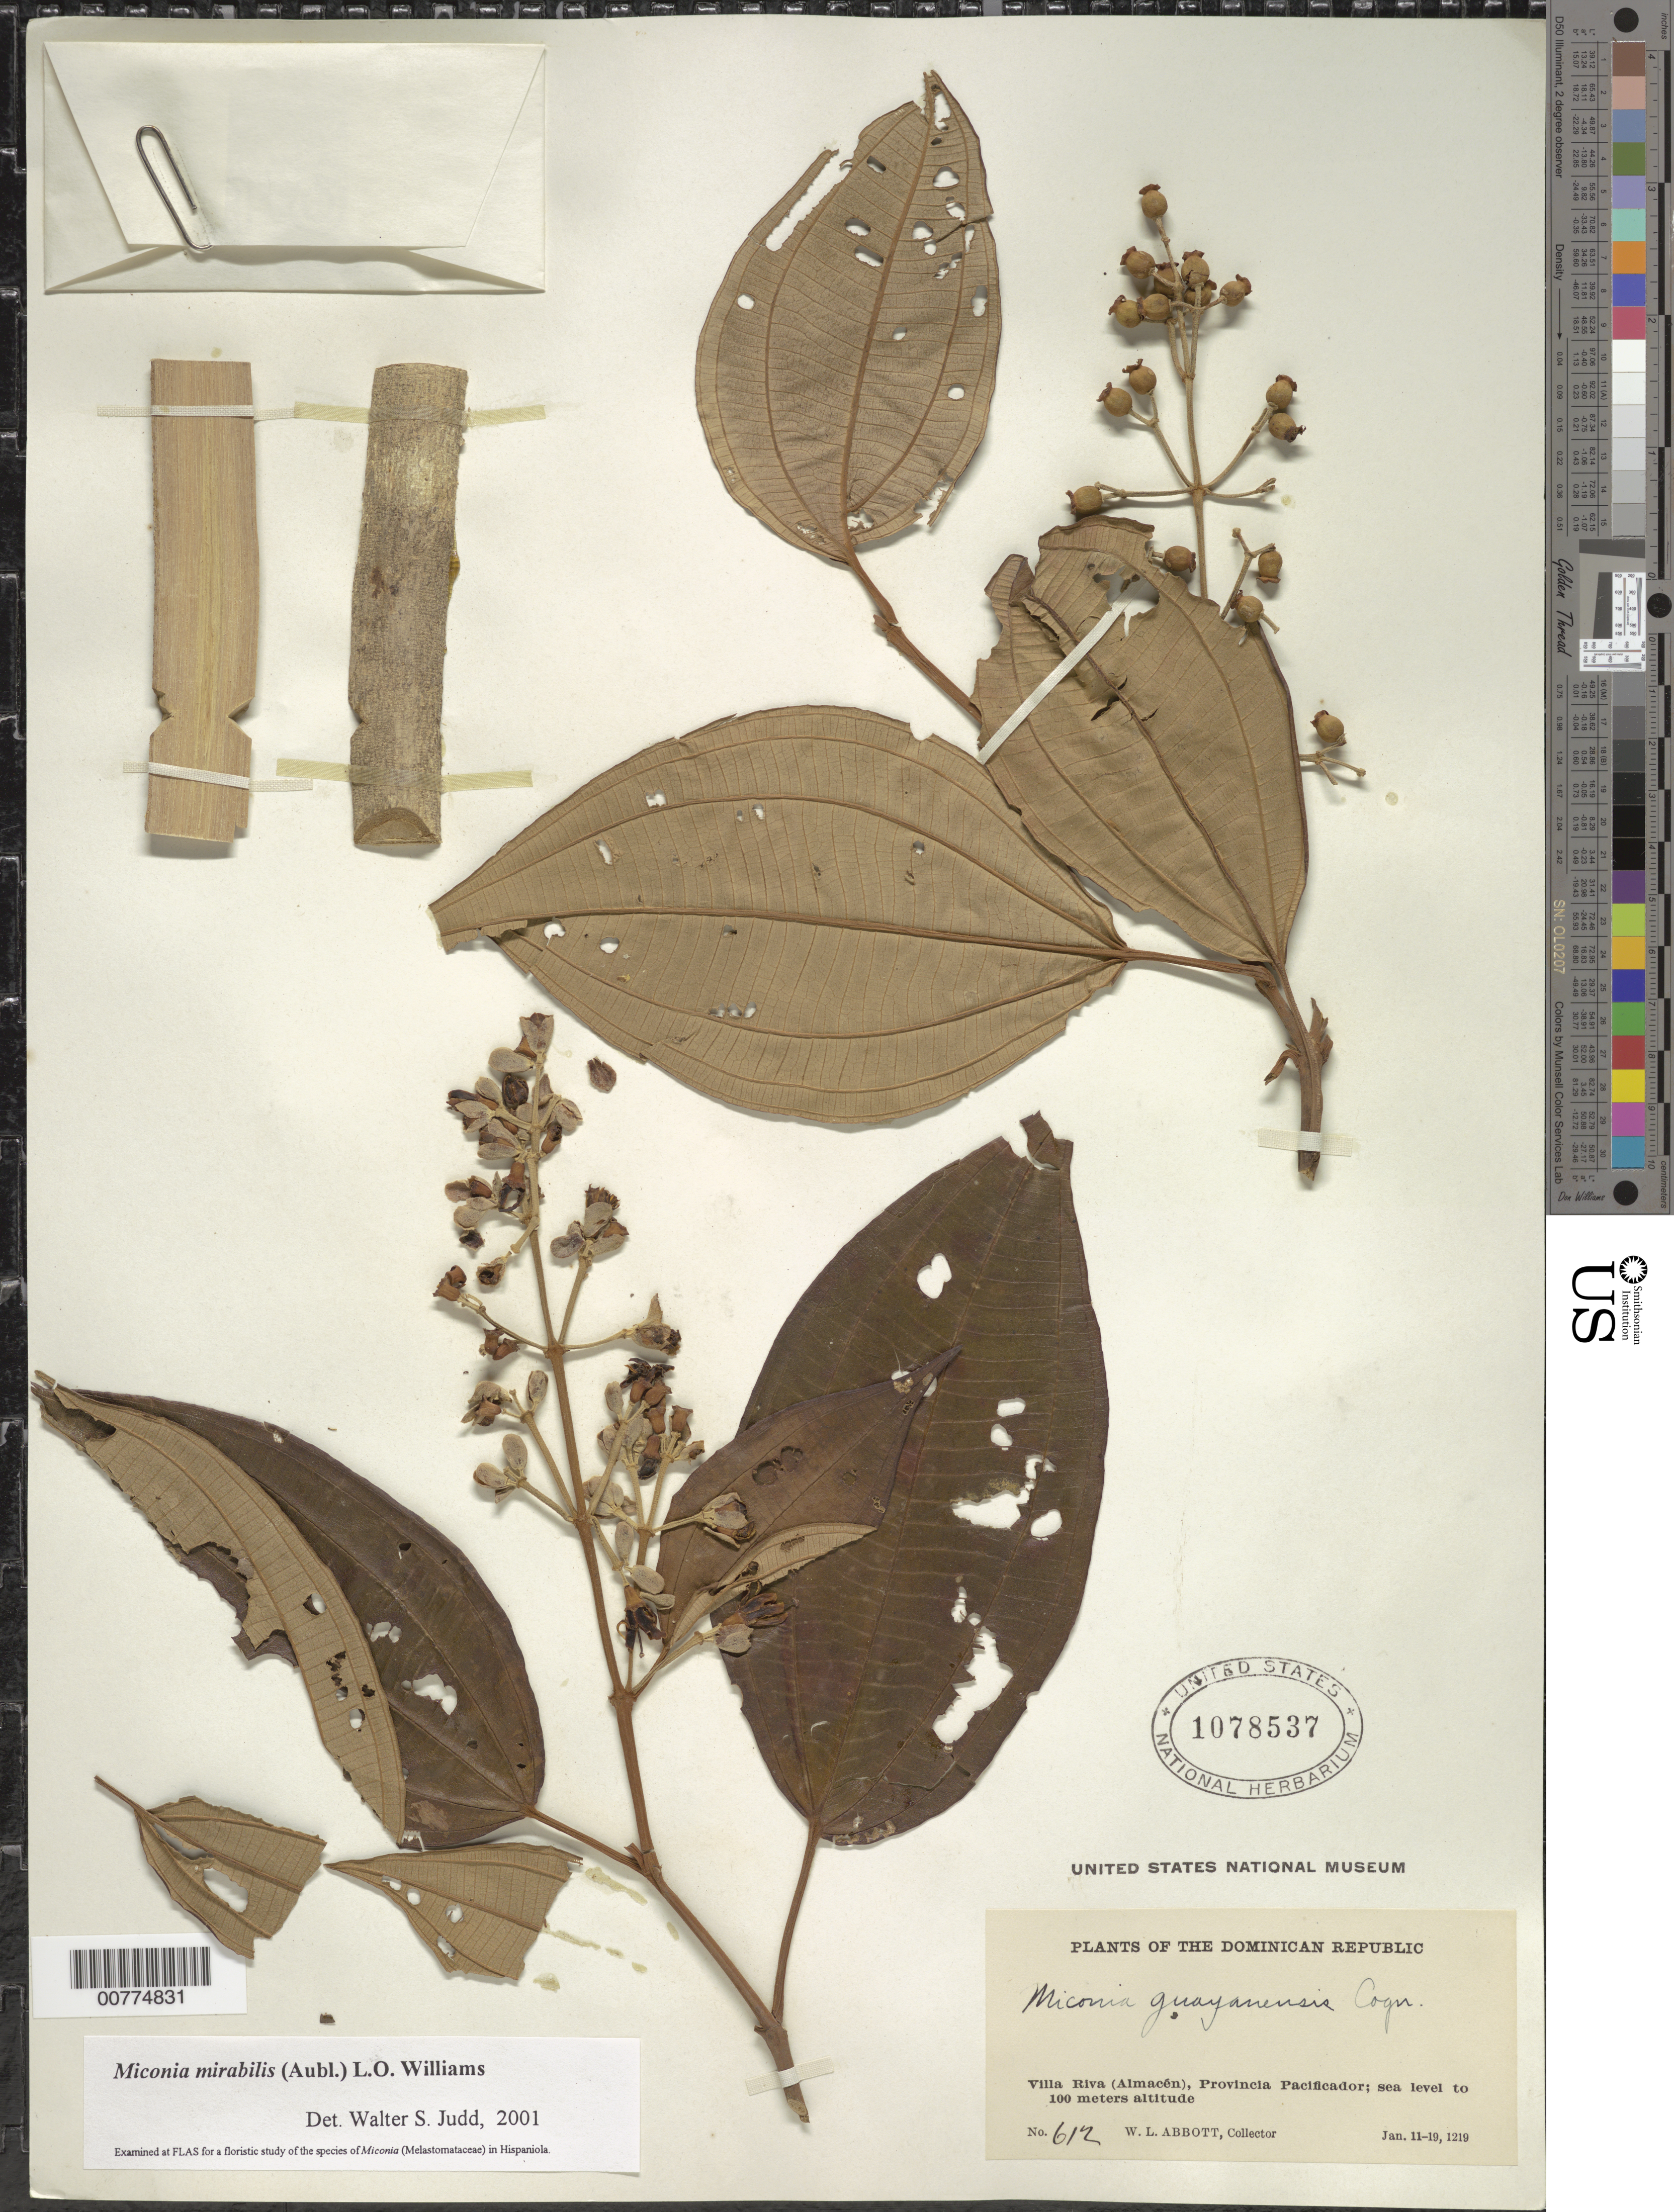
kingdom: Plantae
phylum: Tracheophyta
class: Magnoliopsida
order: Myrtales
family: Melastomataceae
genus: Miconia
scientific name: Miconia mirabilis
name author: (Aubl.) L.O. Williams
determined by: Judd, Walter S.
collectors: W. L. Abbott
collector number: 612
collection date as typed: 11 Jan 1910 to 19 Jan 1921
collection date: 1910-01-11/1921-01-19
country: Dominican Republic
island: Hispaniola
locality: Province of "Pacificador", Villa Riva (Almacén).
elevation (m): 0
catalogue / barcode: US 1078537